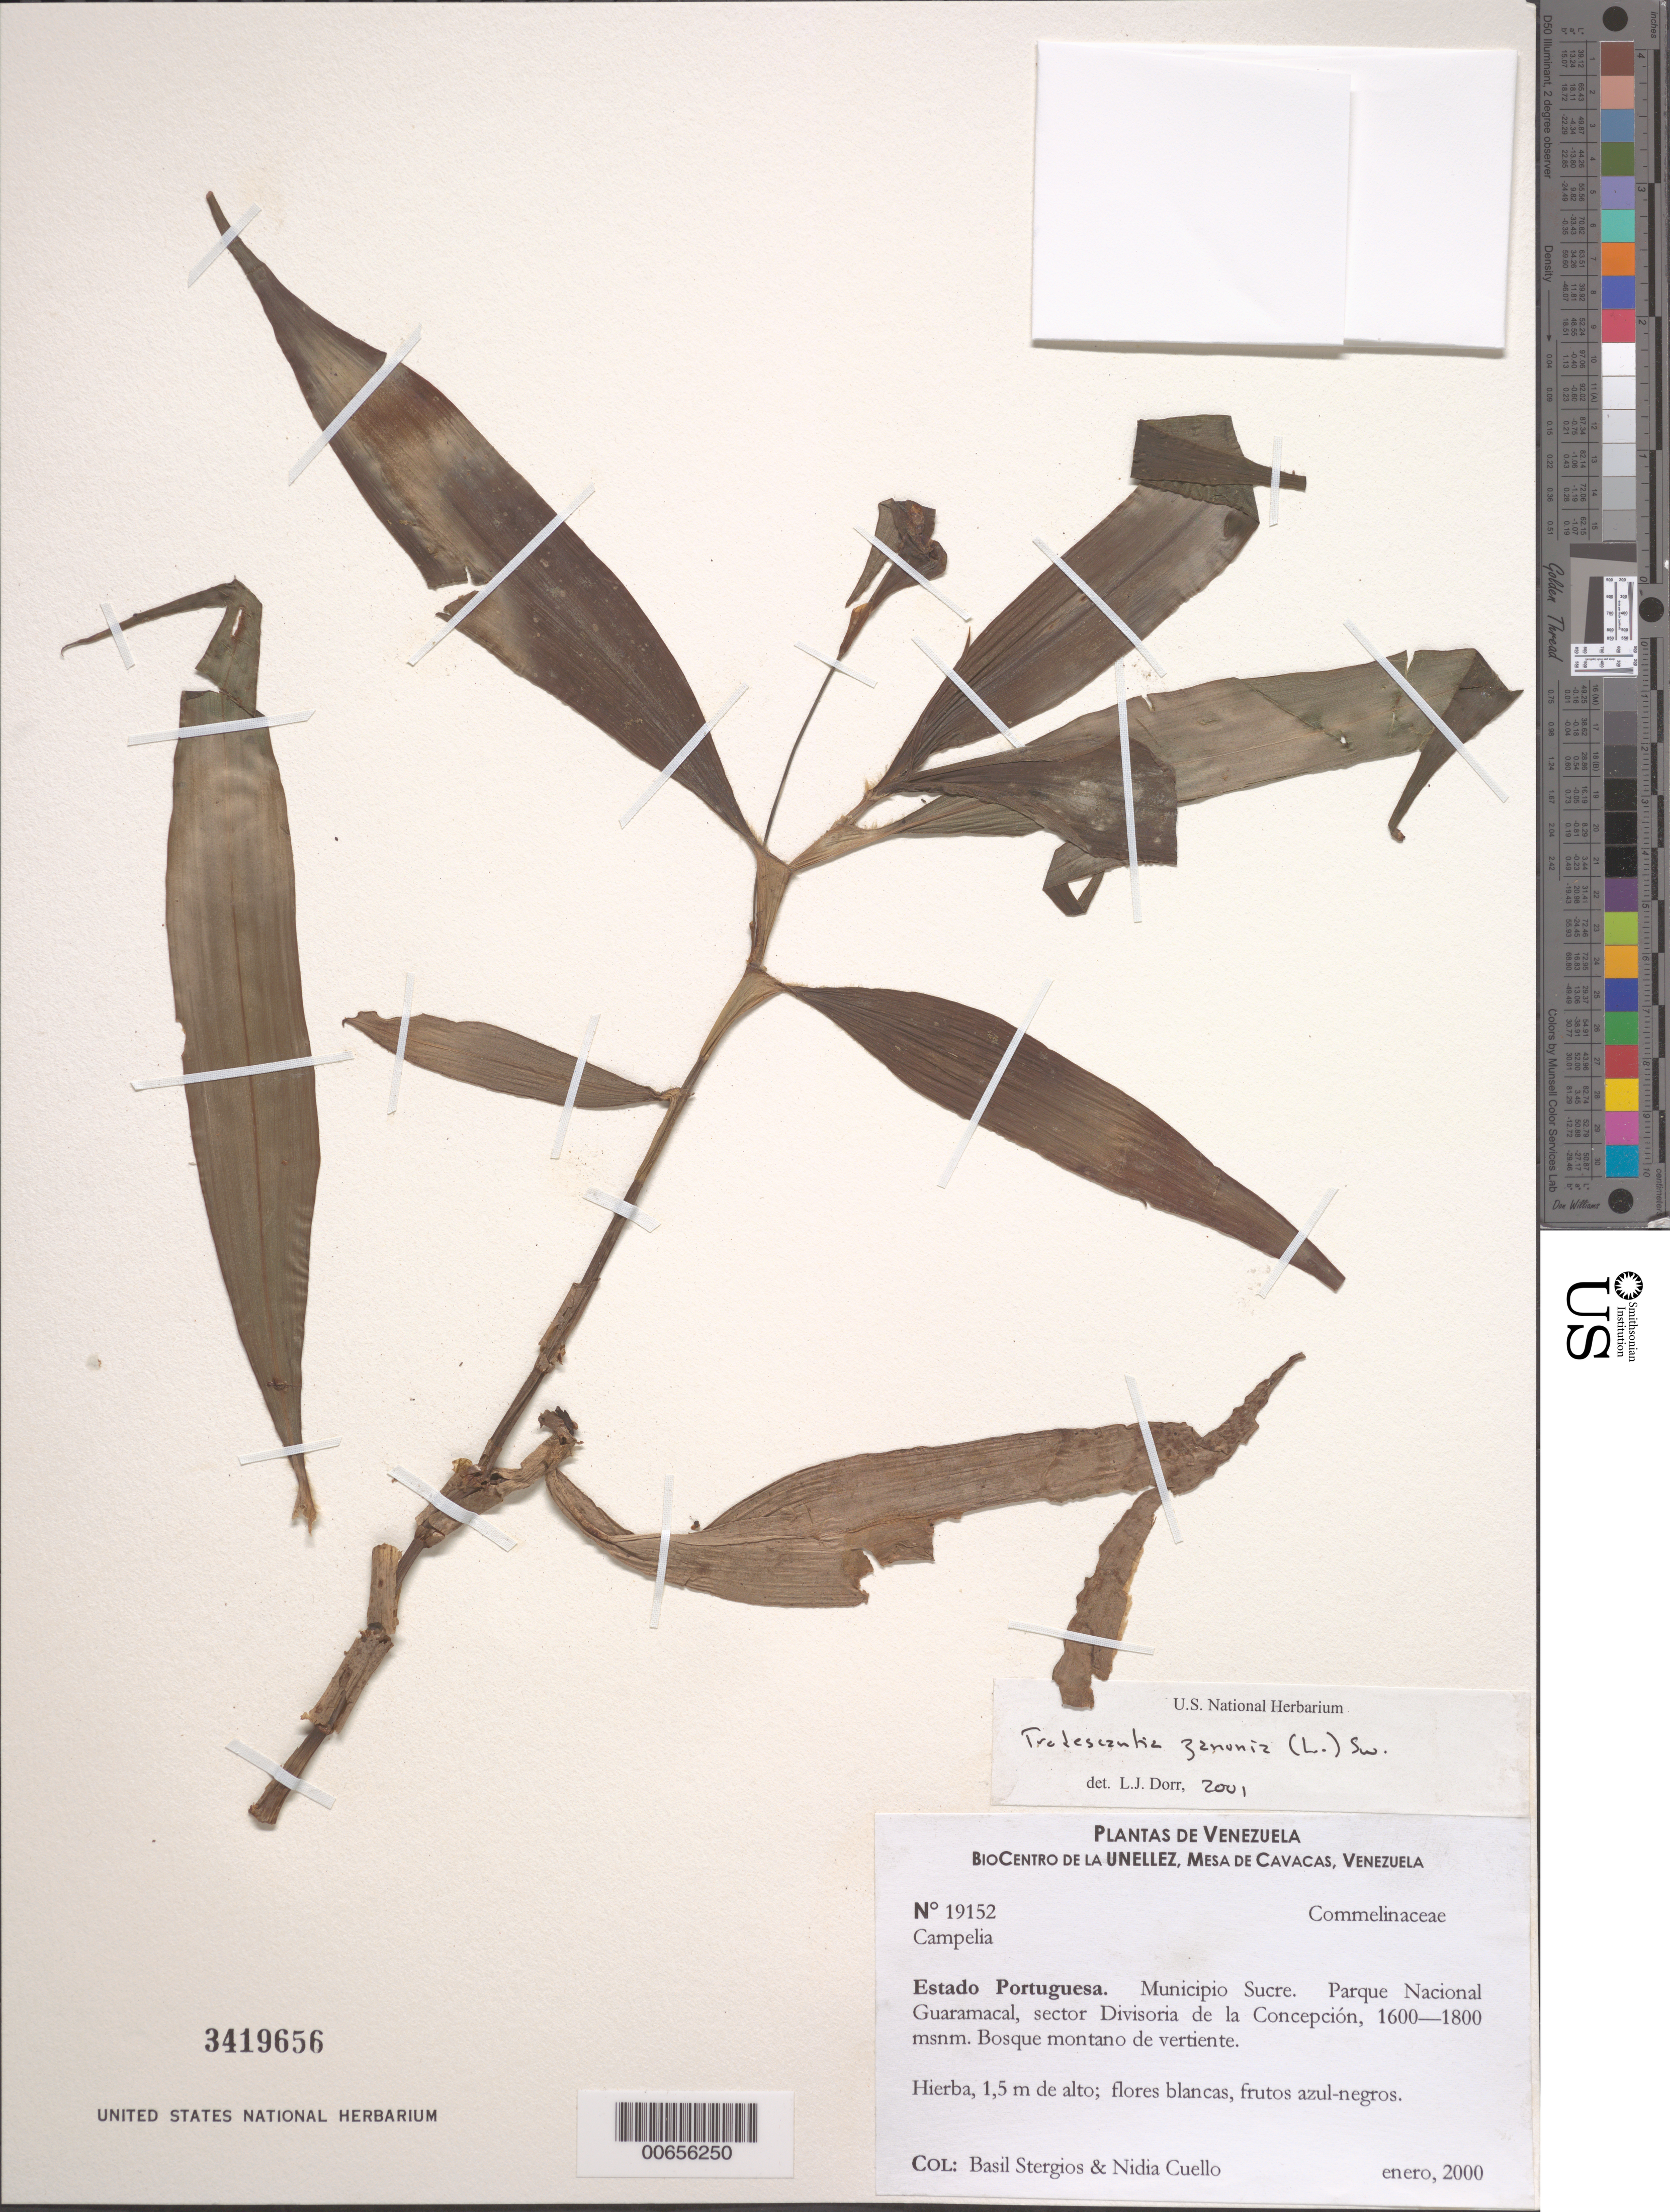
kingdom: Plantae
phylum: Tracheophyta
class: Liliopsida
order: Commelinales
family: Commelinaceae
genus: Tradescantia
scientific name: Tradescantia zanonia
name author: (L.) Sw.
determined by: Dorr, L. J., (BOT), Smithsonian Institution - National Museum of Natural History (UNITED STATES)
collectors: B. G. Stergios & N. L. Cuello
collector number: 19152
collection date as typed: Jan 2000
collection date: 2000-01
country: Venezuela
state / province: Portuguesa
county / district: Sucre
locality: Parque Nacional Guaramacal. Sector La Divisoria de la Concepción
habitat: Bosques montano de vertiente.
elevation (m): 1600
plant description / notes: CTES, PORT, US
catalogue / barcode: US 3419656